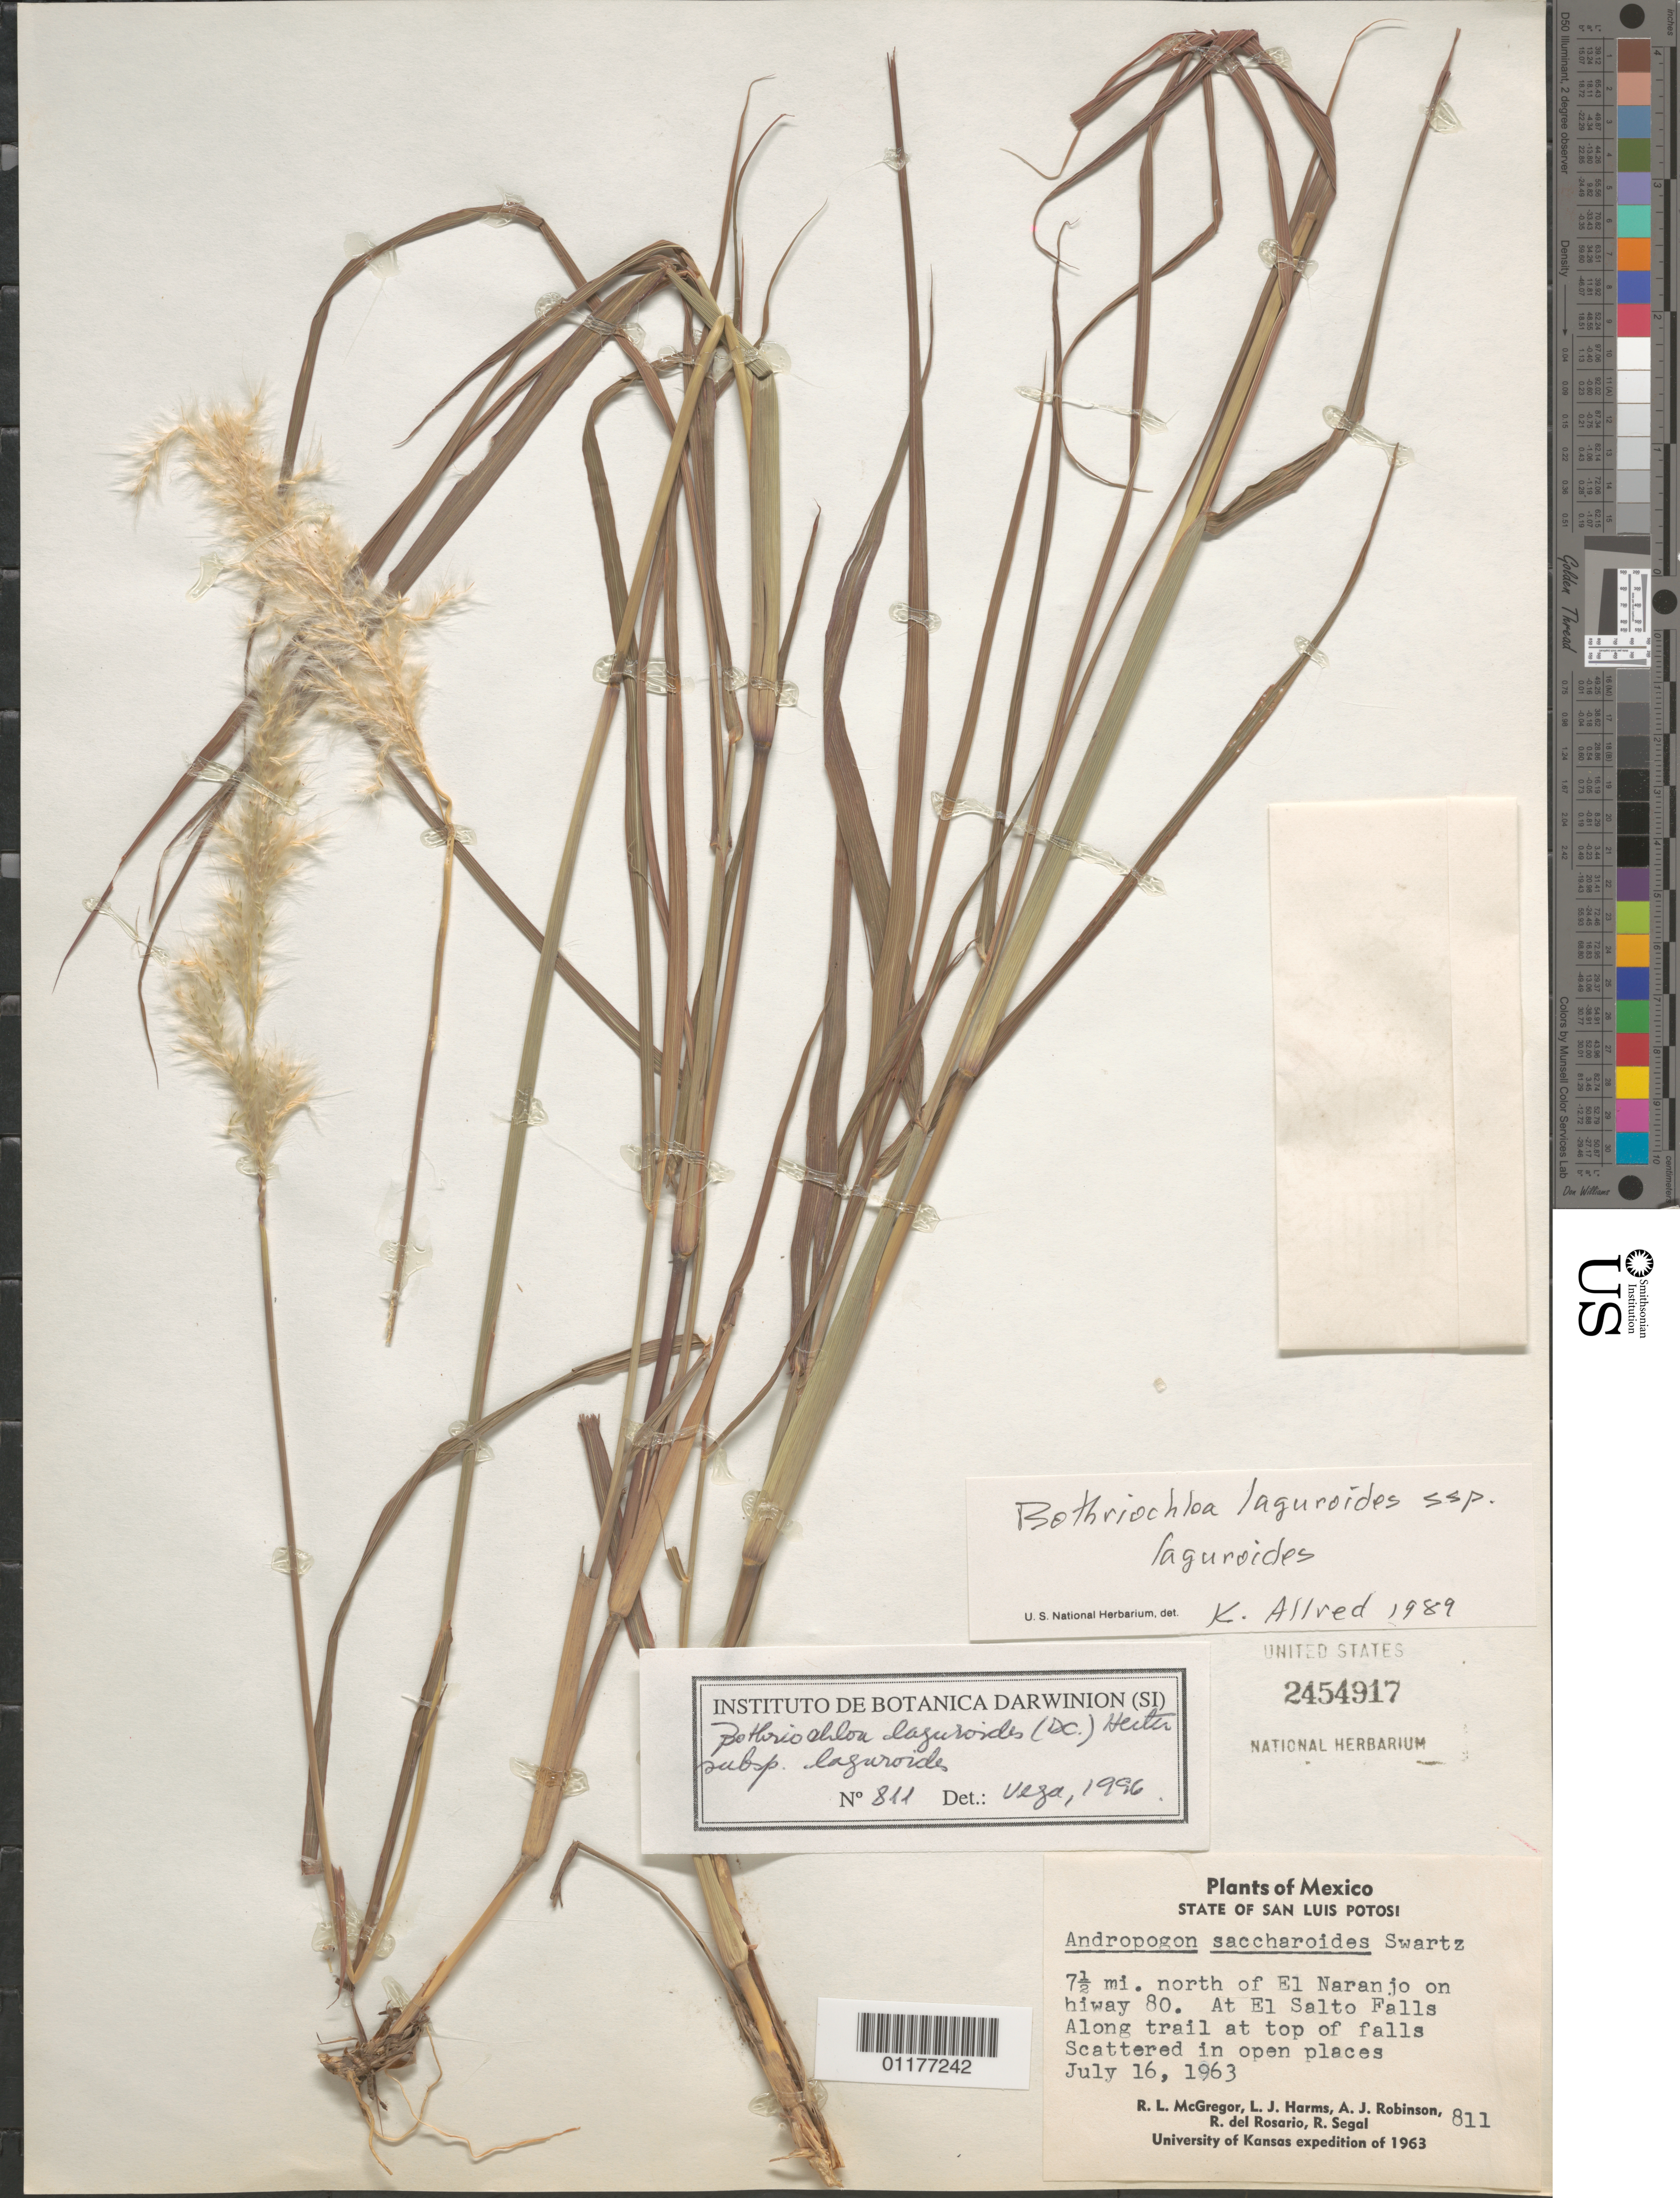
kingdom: Plantae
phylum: Tracheophyta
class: Liliopsida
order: Poales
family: Poaceae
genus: Bothriochloa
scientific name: Bothriochloa laguroides subsp. laguroides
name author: (DC.) Herter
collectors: R. L. McGregor, L. Harms, A. Robinson, R. del Rosario & R. Segal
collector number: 811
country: Mexico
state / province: San Luis Potosí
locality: N of El Naranjo on hwy 80, at El Salto Falls, along trail at top of falls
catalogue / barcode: US 2454917